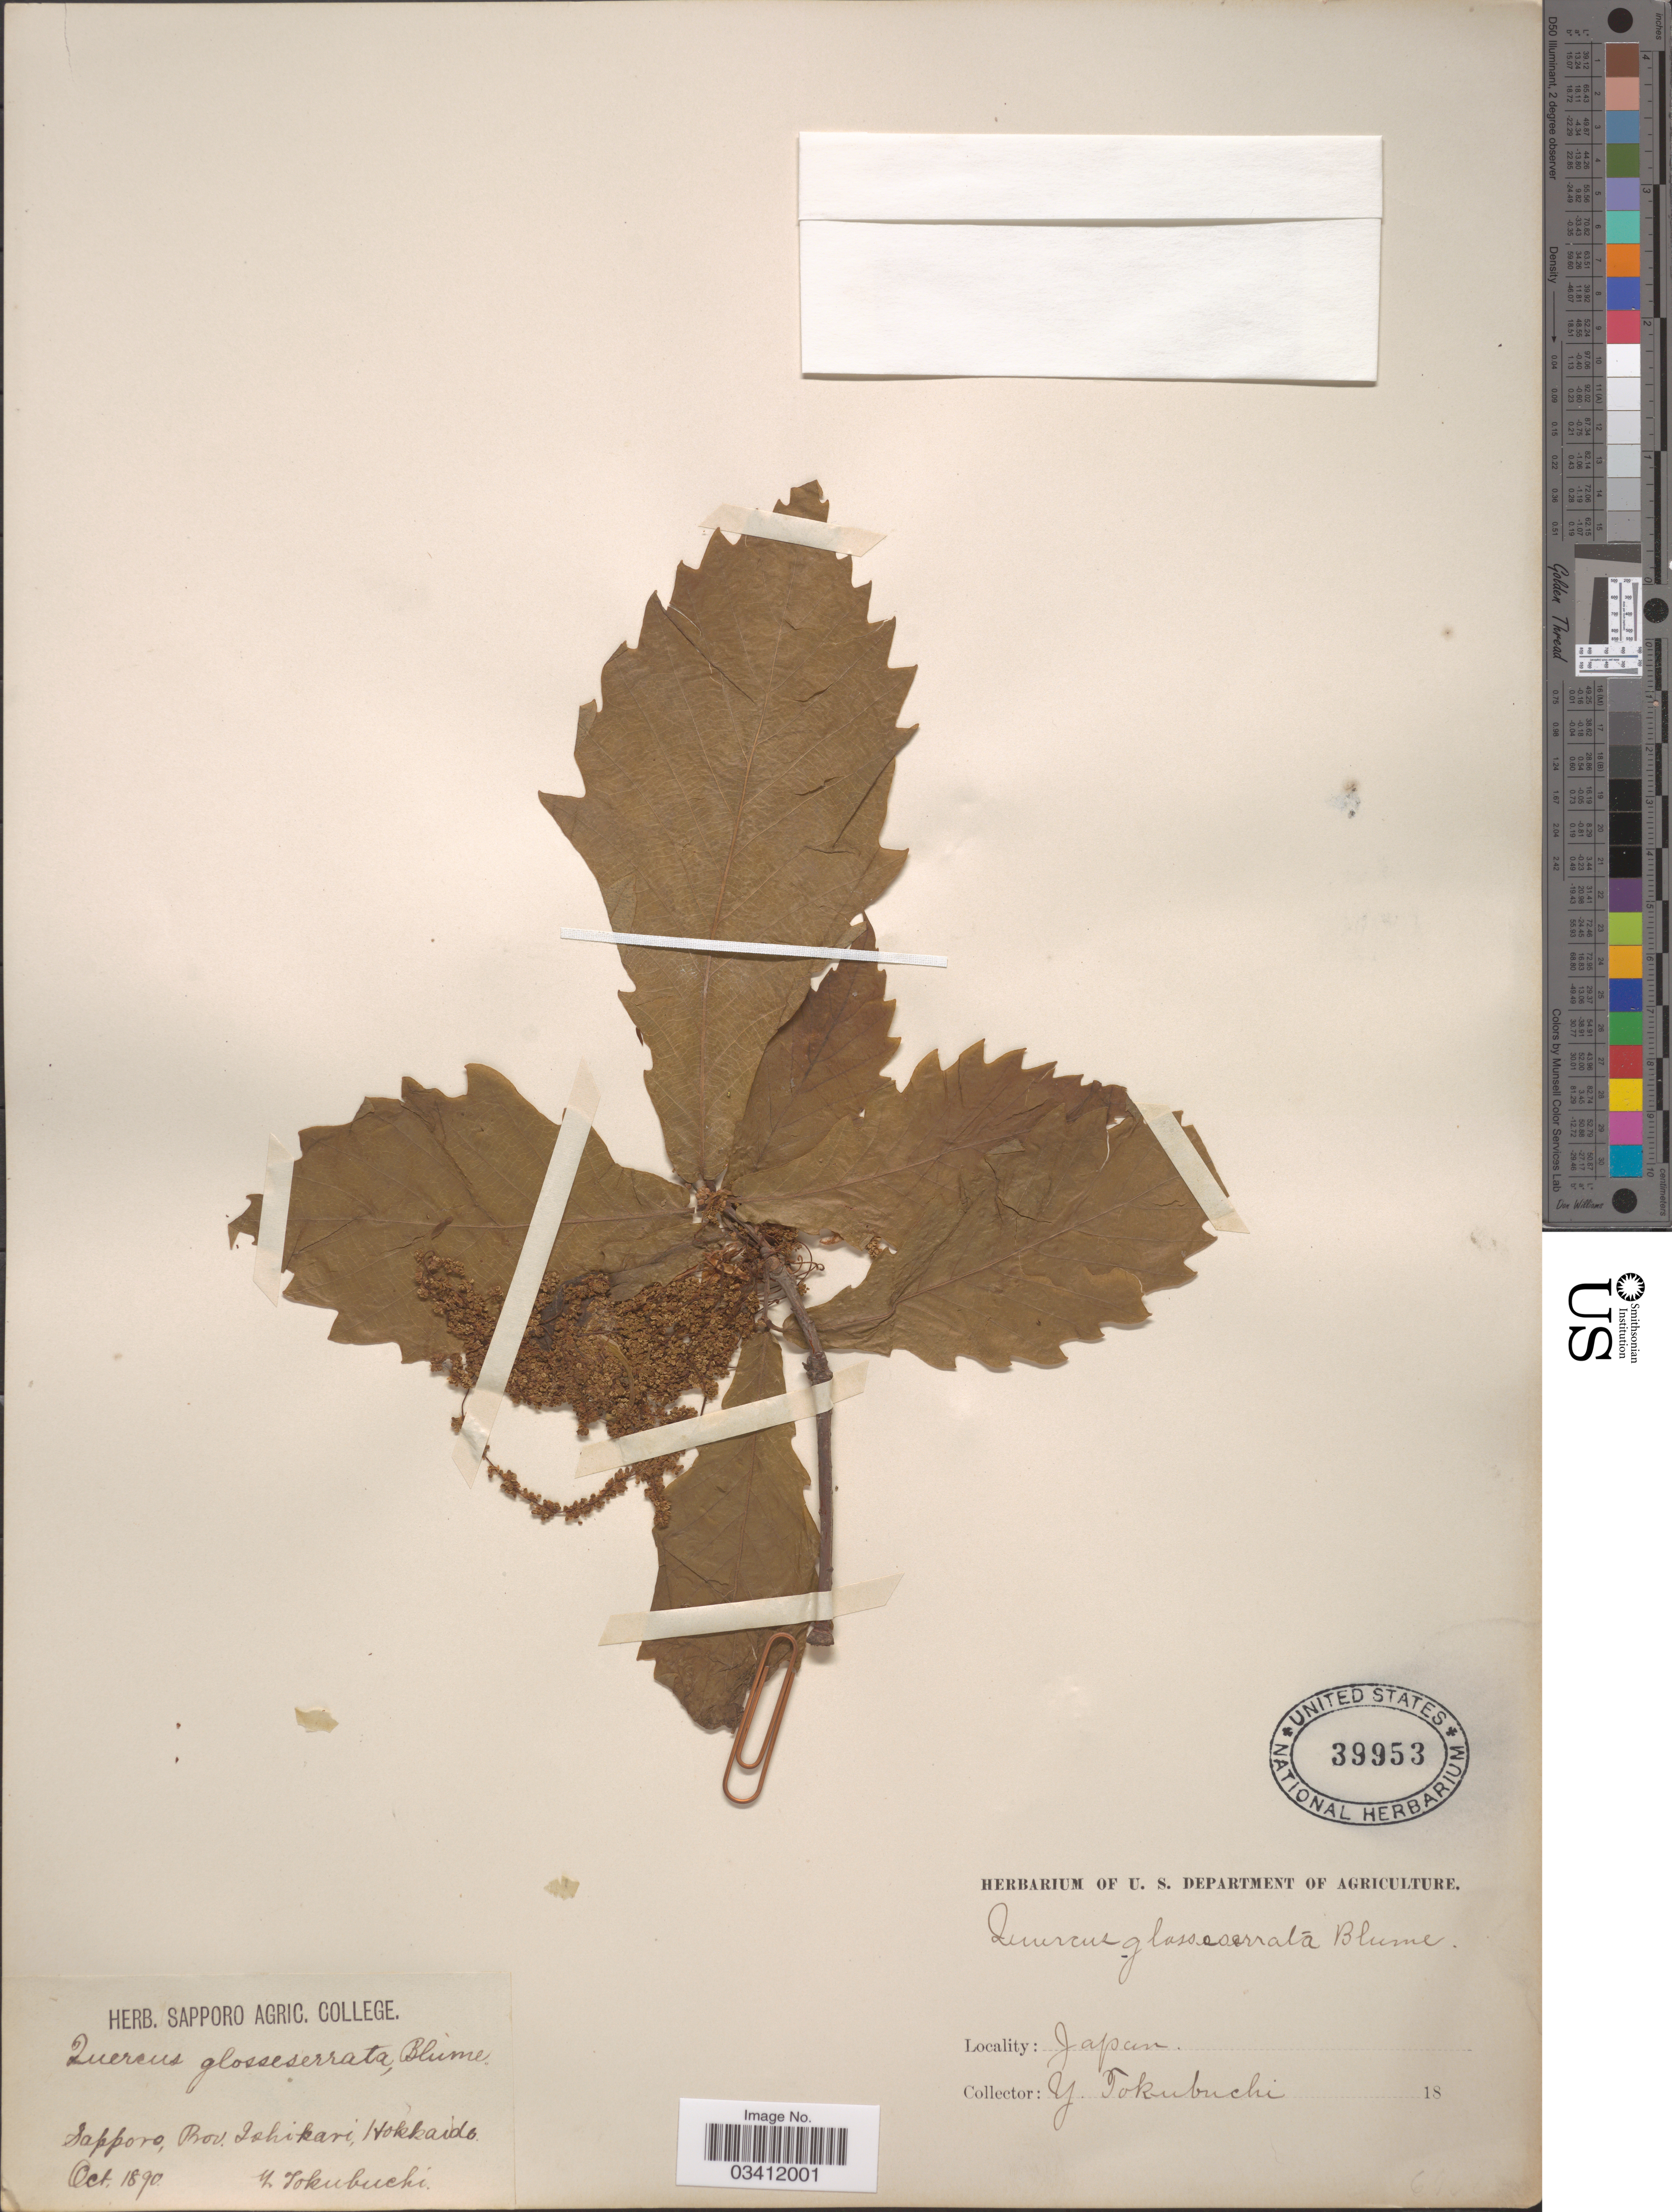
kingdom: Plantae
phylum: Tracheophyta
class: Magnoliopsida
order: Fagales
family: Fagaceae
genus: Quercus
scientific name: Quercus mongolica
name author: Fisch. ex Ledeb.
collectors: Y. Tokubuchi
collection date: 1890-10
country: Japan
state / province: Hokkaidō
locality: Sapporo, Prov. Ishikari.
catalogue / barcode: US 39953